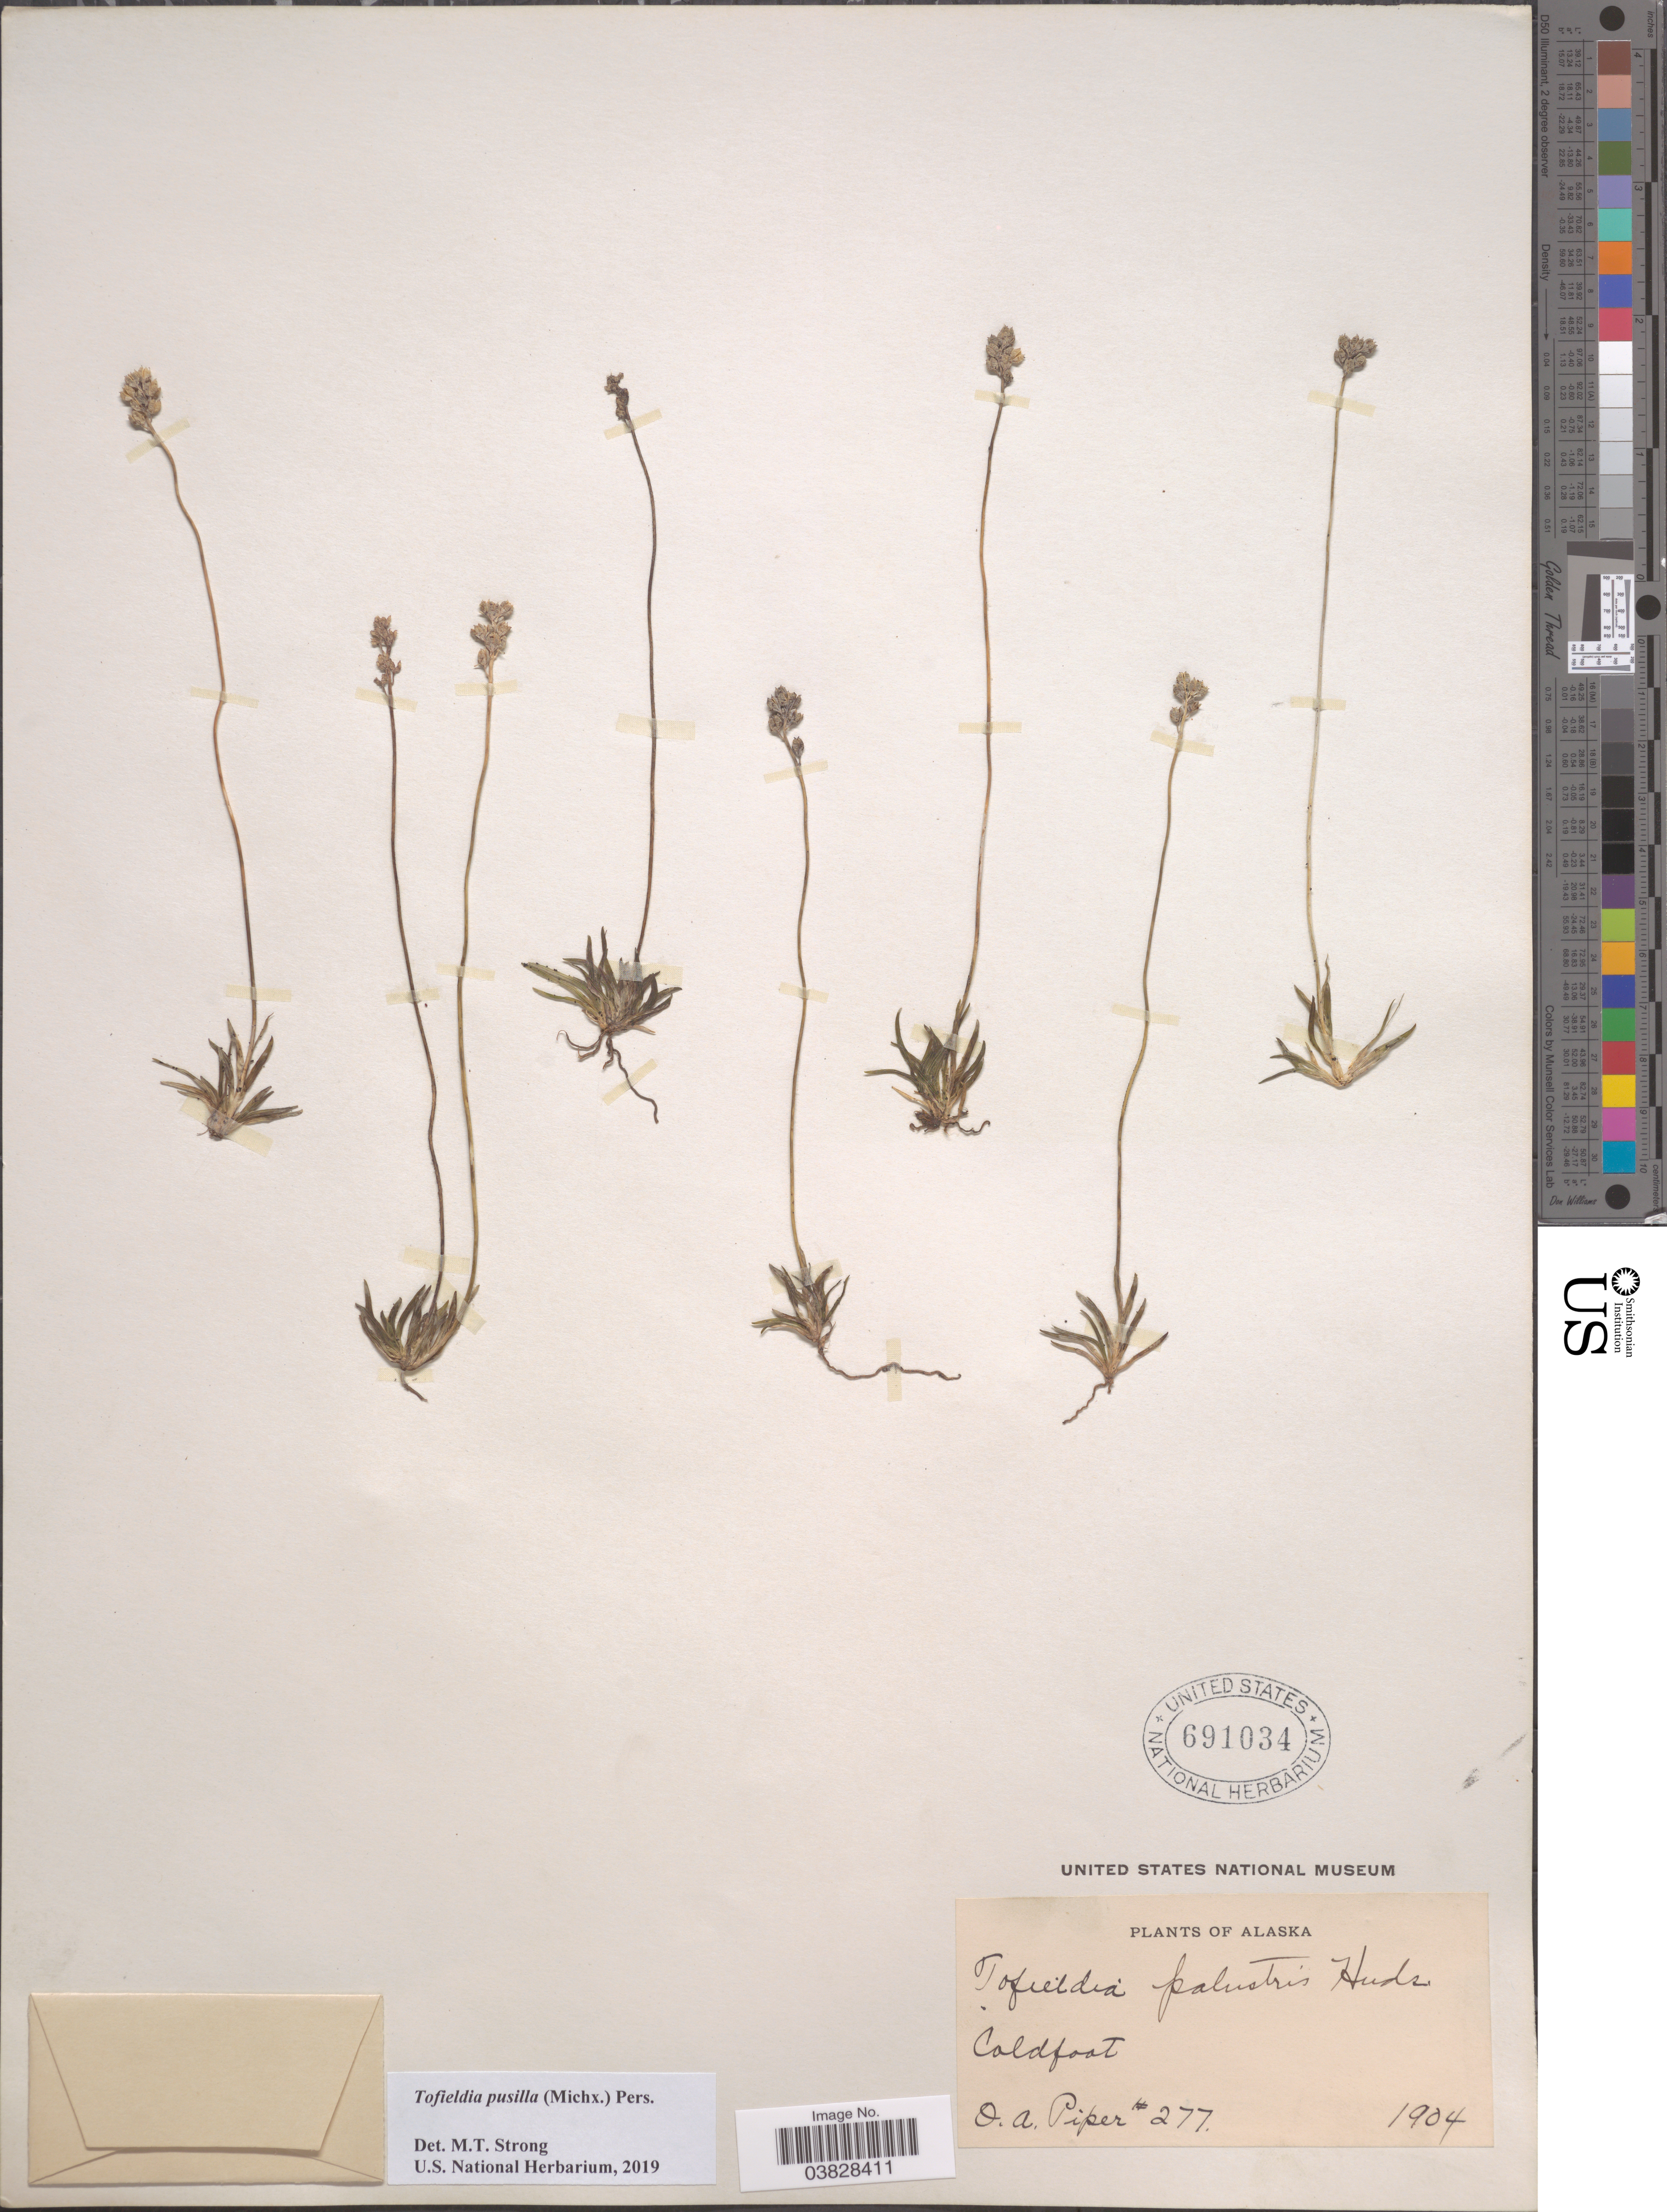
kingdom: Plantae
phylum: Tracheophyta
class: Liliopsida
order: Alismatales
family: Tofieldiaceae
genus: Tofieldia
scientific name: Tofieldia pusilla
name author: (Michx.) Pers.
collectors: O. Piper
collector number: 277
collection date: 1904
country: United States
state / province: Alaska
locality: Coldfoot.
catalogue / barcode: US 691034